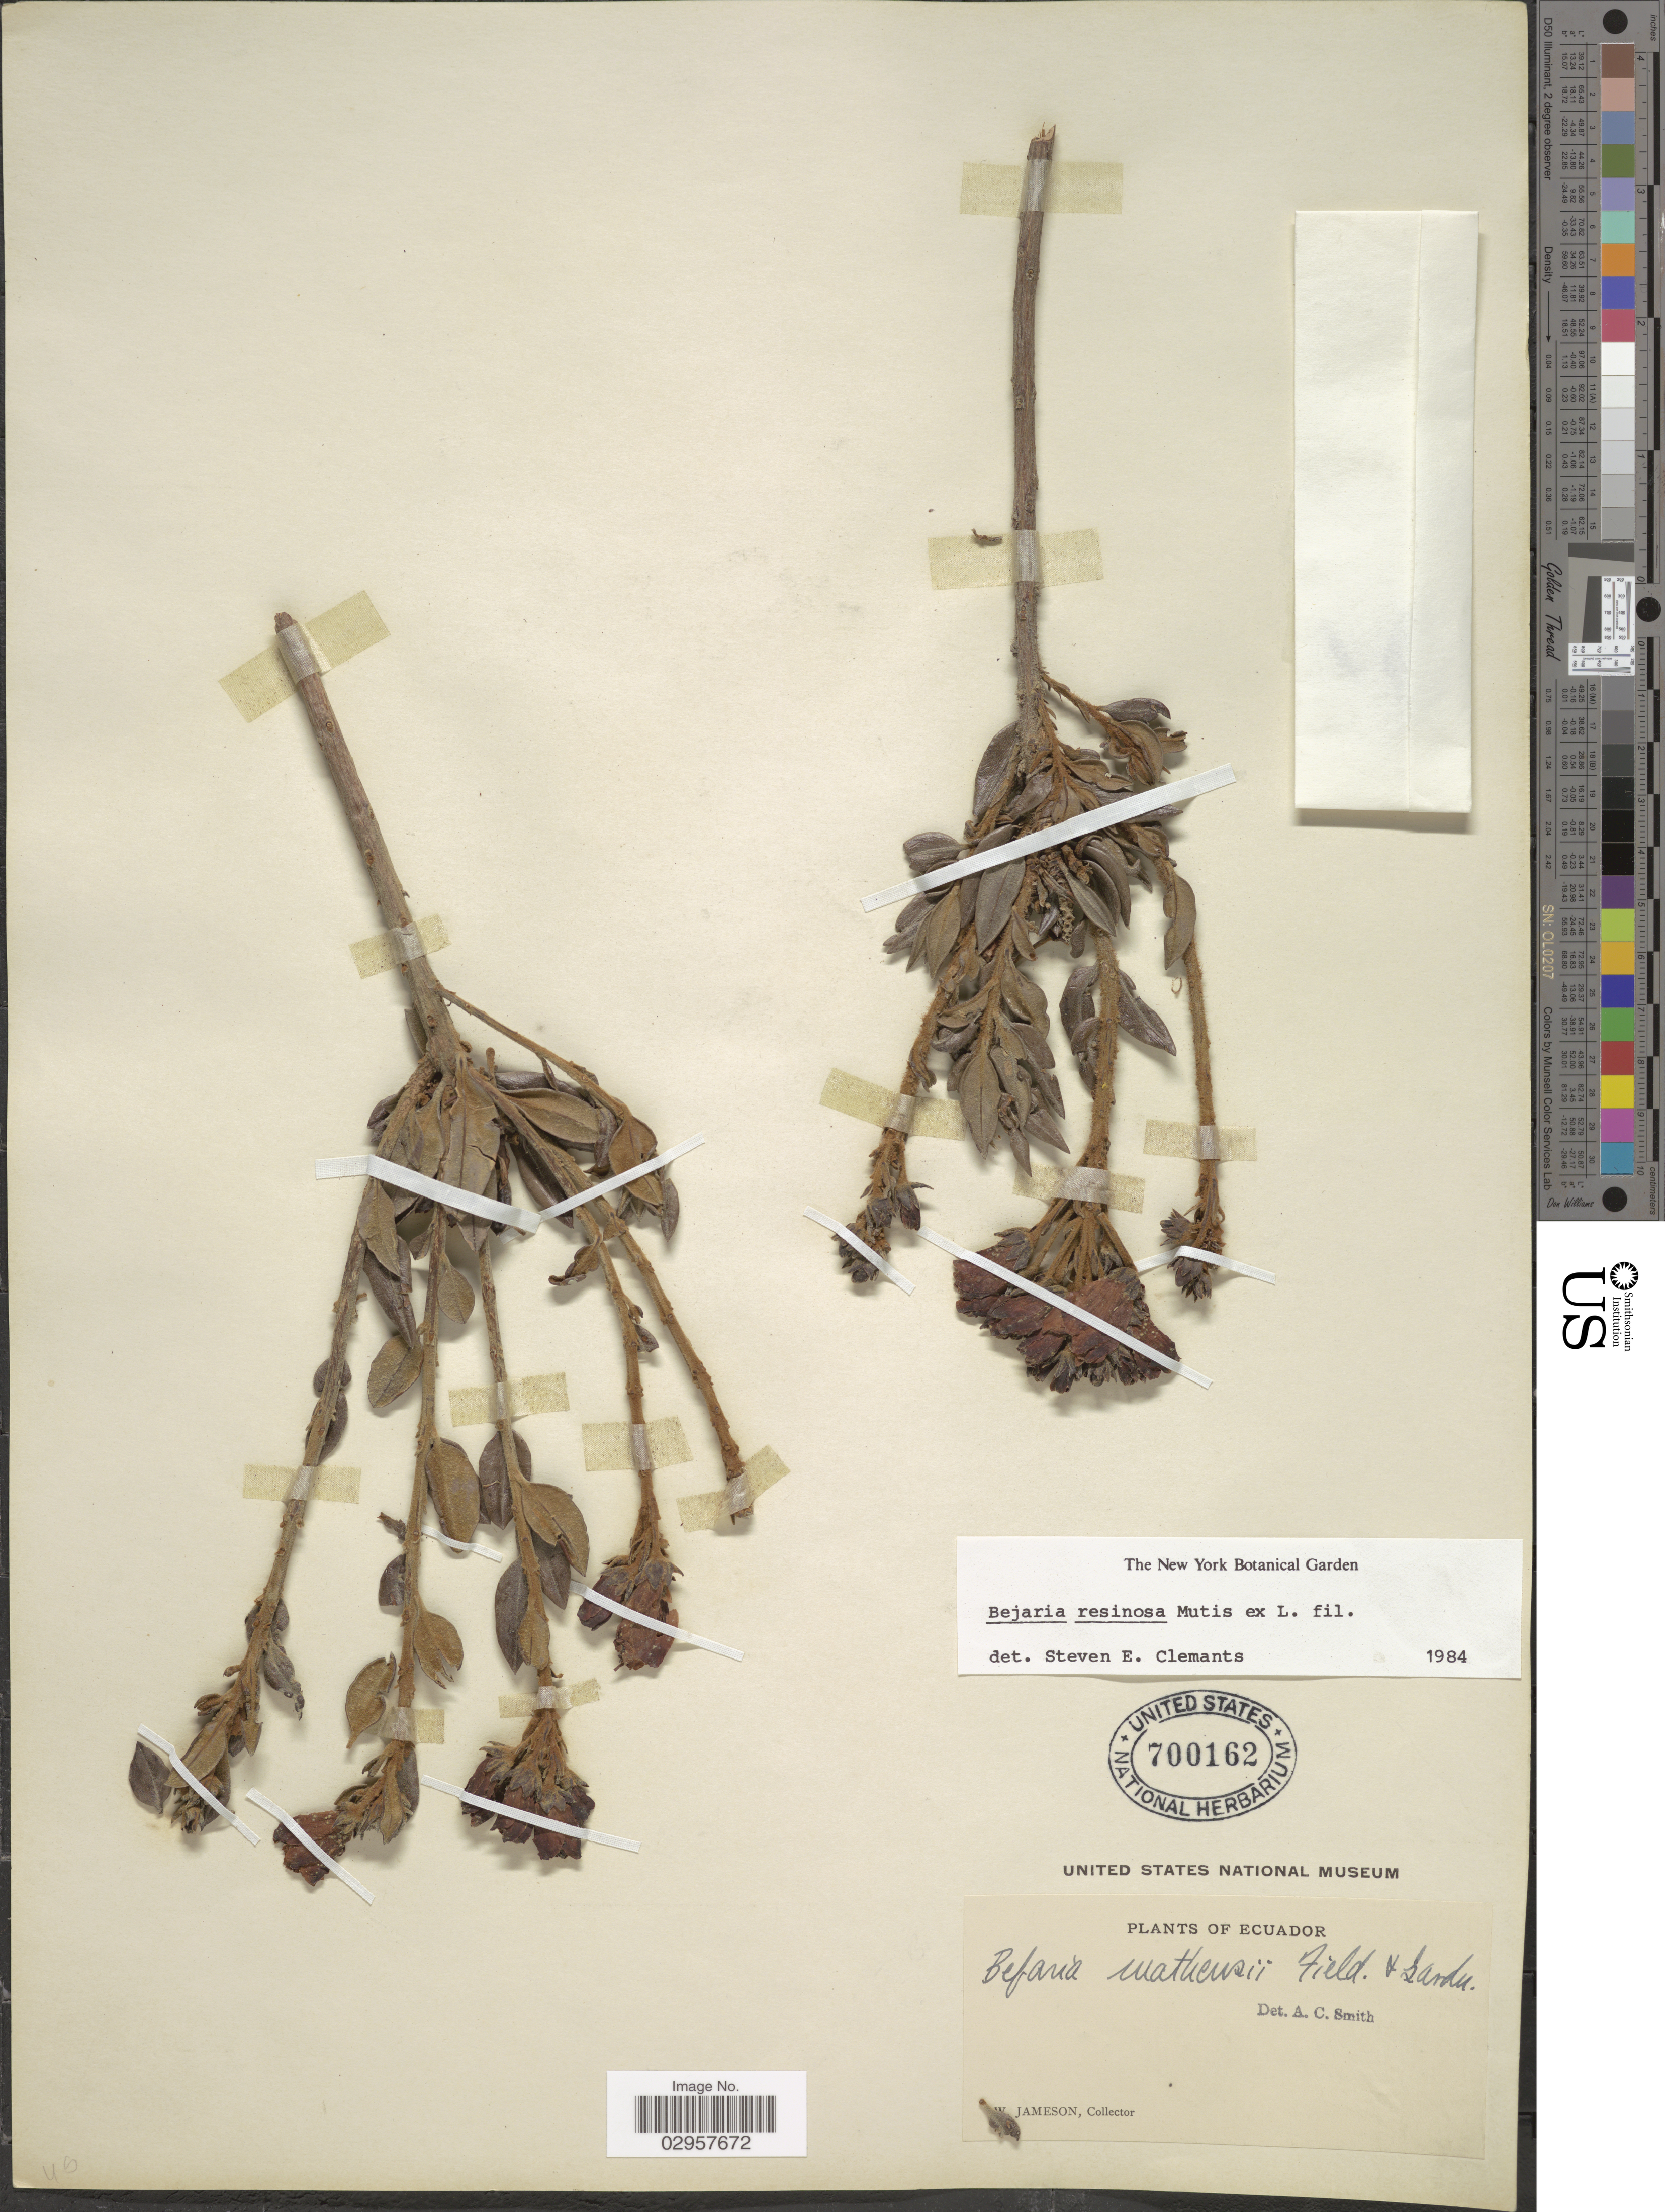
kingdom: Plantae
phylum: Tracheophyta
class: Magnoliopsida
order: Ericales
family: Ericaceae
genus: Befaria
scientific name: Befaria resinosa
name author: Mutis ex L. f.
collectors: W. Jameson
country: Ecuador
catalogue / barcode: US 700162